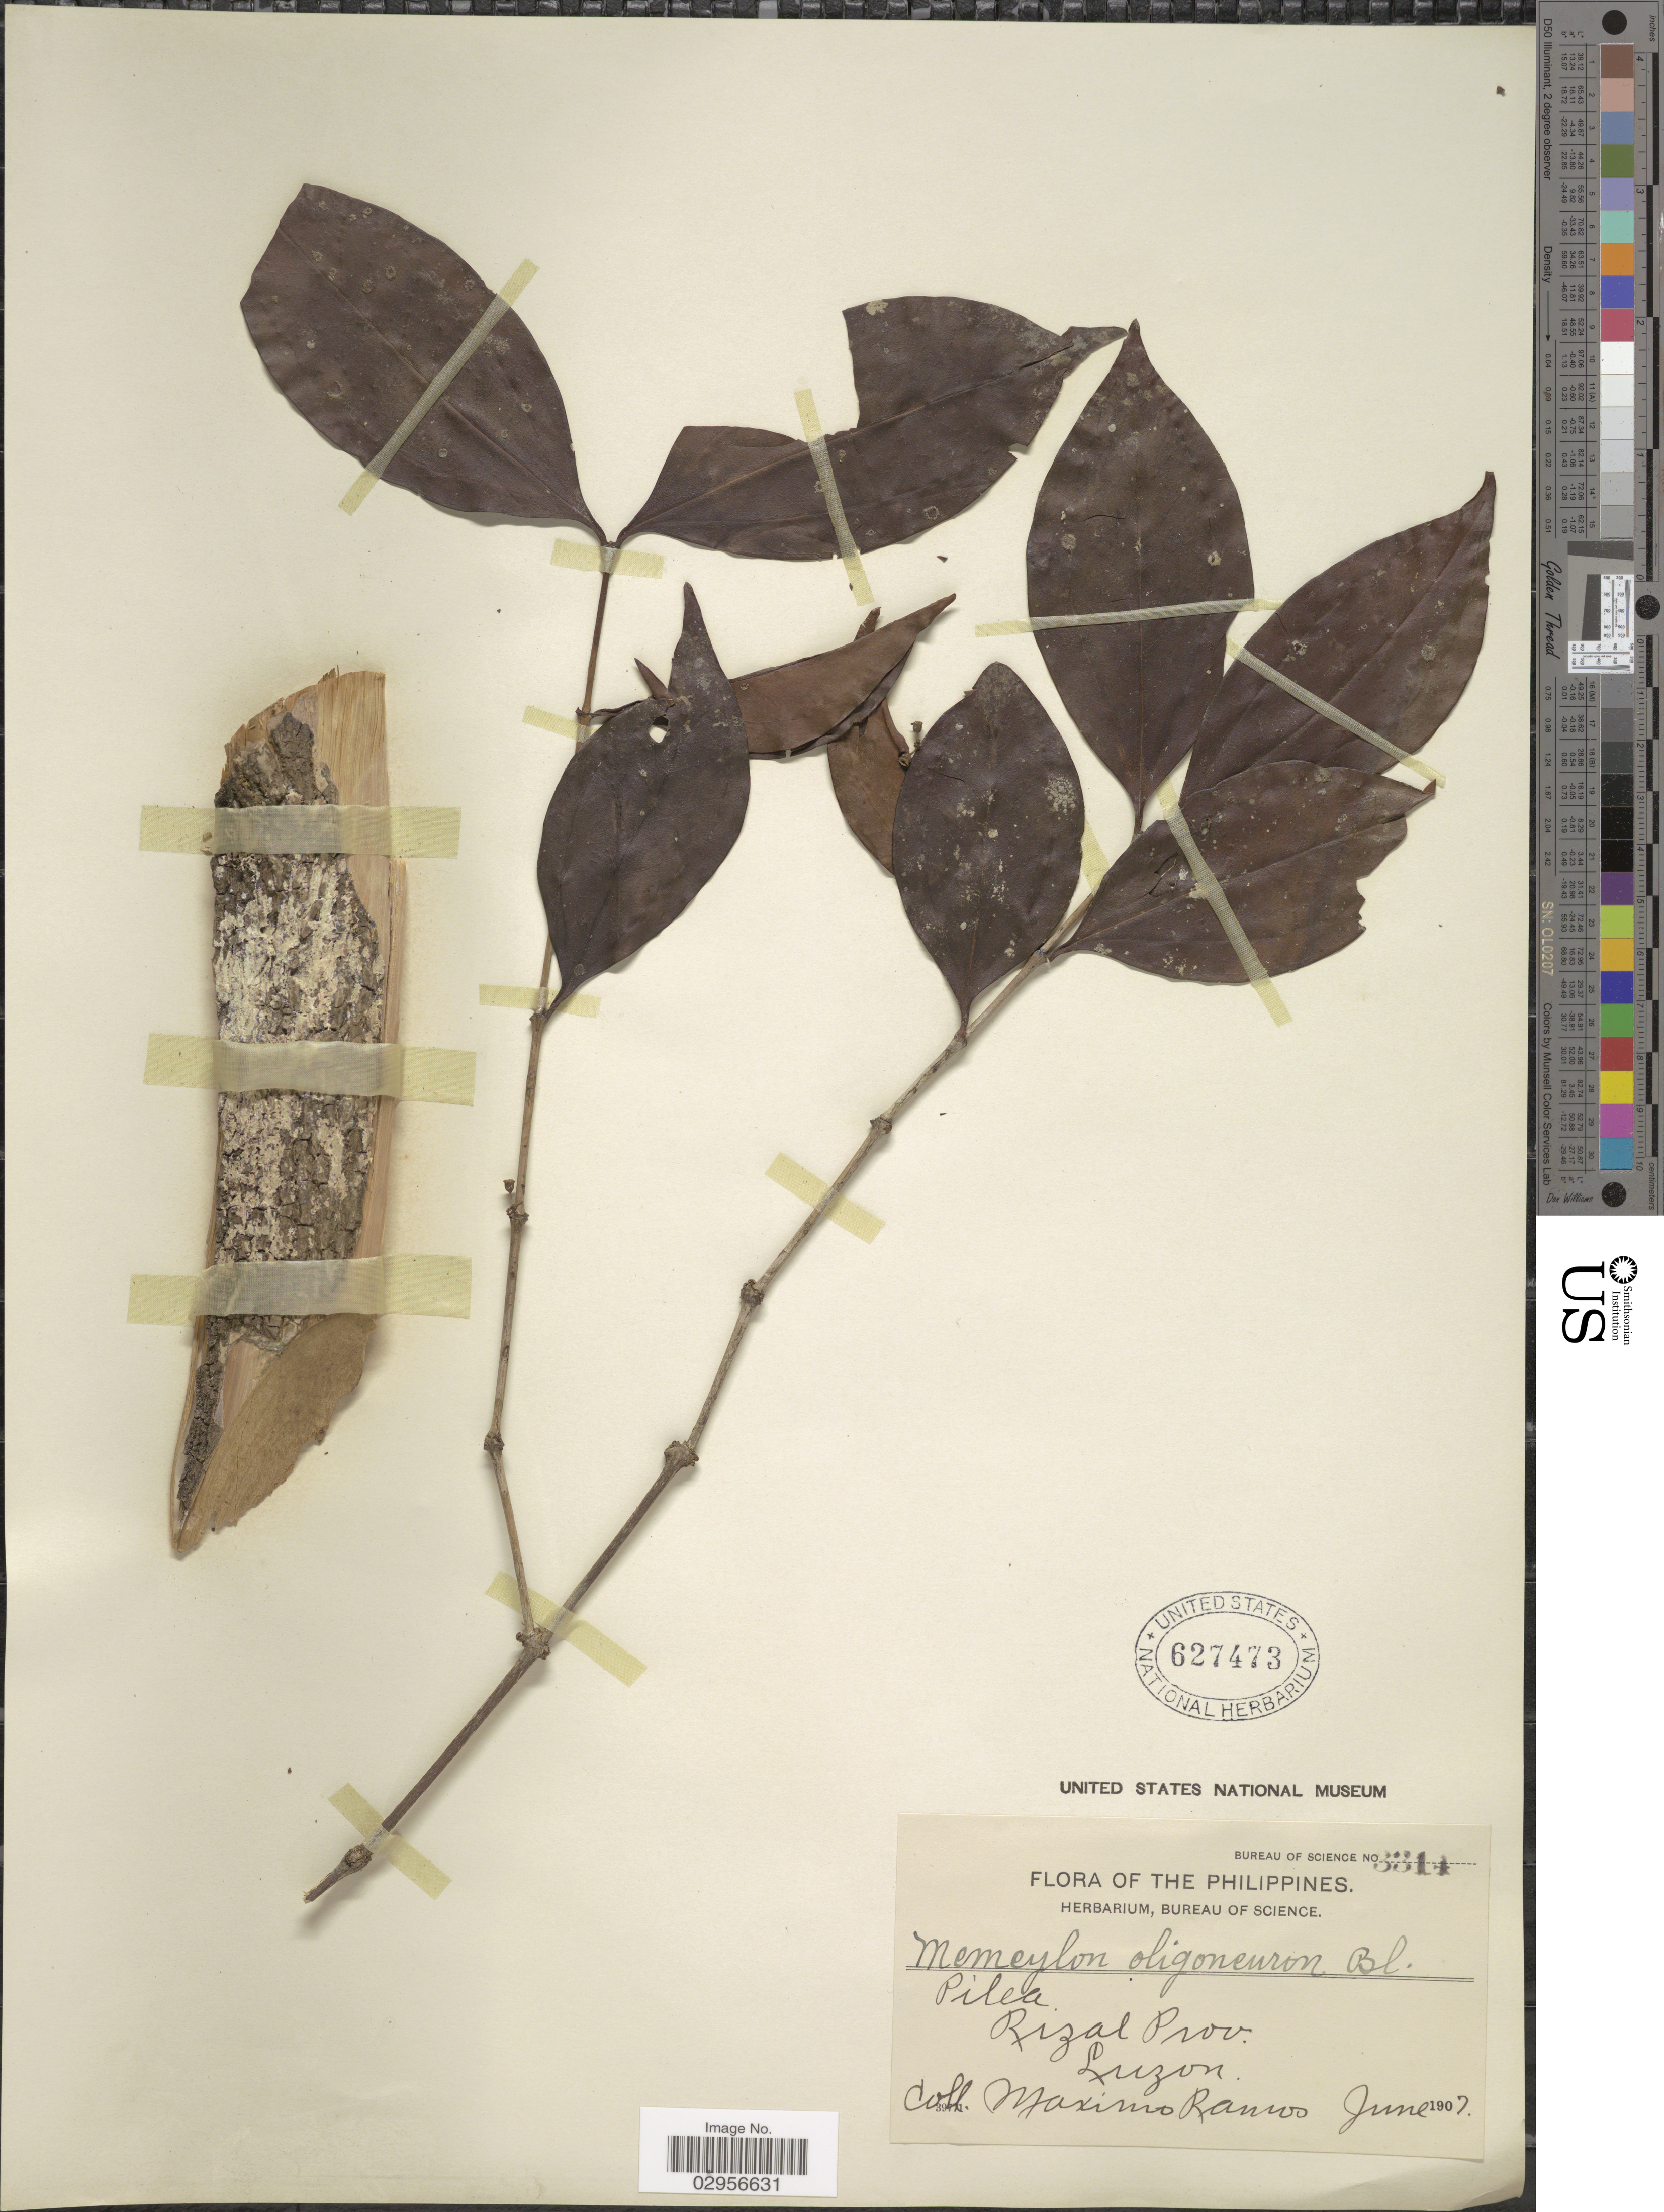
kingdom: Plantae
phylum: Tracheophyta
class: Magnoliopsida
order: Myrtales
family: Melastomataceae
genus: Lijndenia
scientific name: Lijndenia laurina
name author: Zoll. & Moritzi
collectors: M. Ramos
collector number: Bureau of Science 3314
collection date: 1907-06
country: Philippines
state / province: Calabarzon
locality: Pilea, Rizal Prov., Luzon.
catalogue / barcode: US 627473